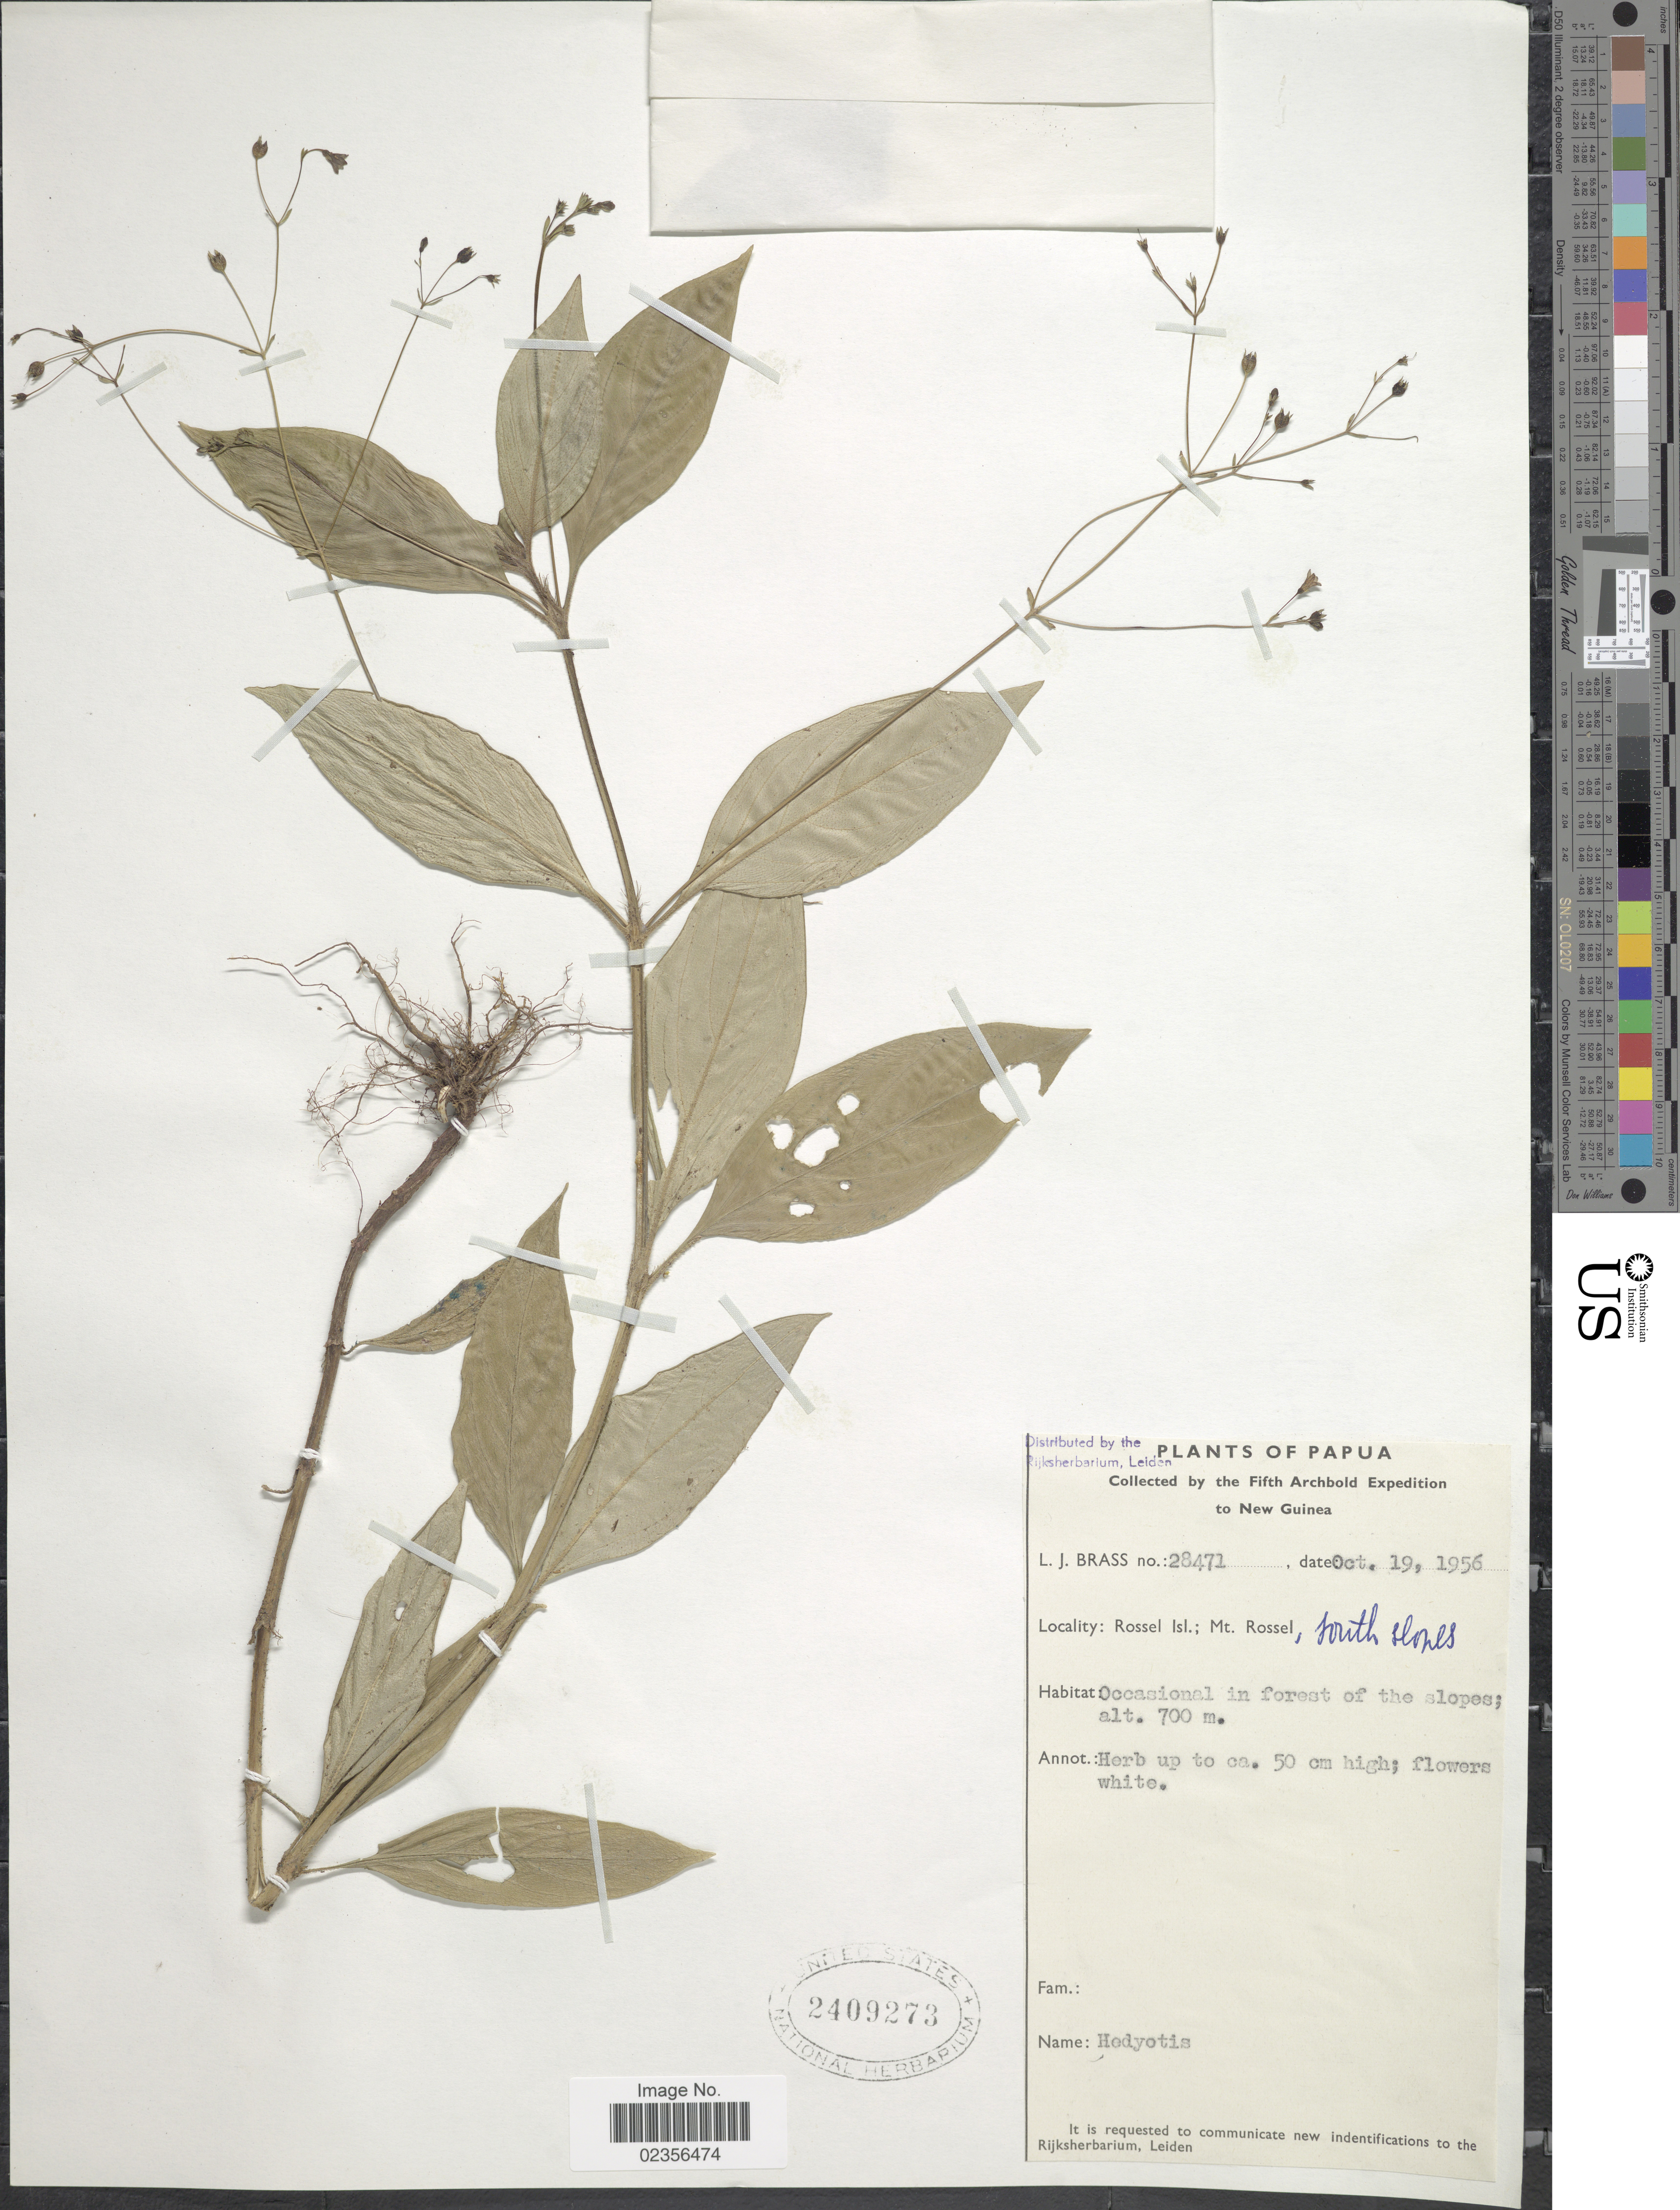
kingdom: Plantae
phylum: Tracheophyta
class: Magnoliopsida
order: Gentianales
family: Rubiaceae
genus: Hedyotis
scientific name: Hedyotis sp.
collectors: L. J. Brass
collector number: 28471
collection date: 1956-10-19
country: Papua New Guinea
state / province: Milne Bay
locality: Papua. New Guinea. Rossel Isl.; Mt. Rossel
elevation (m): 700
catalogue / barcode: US 2409273